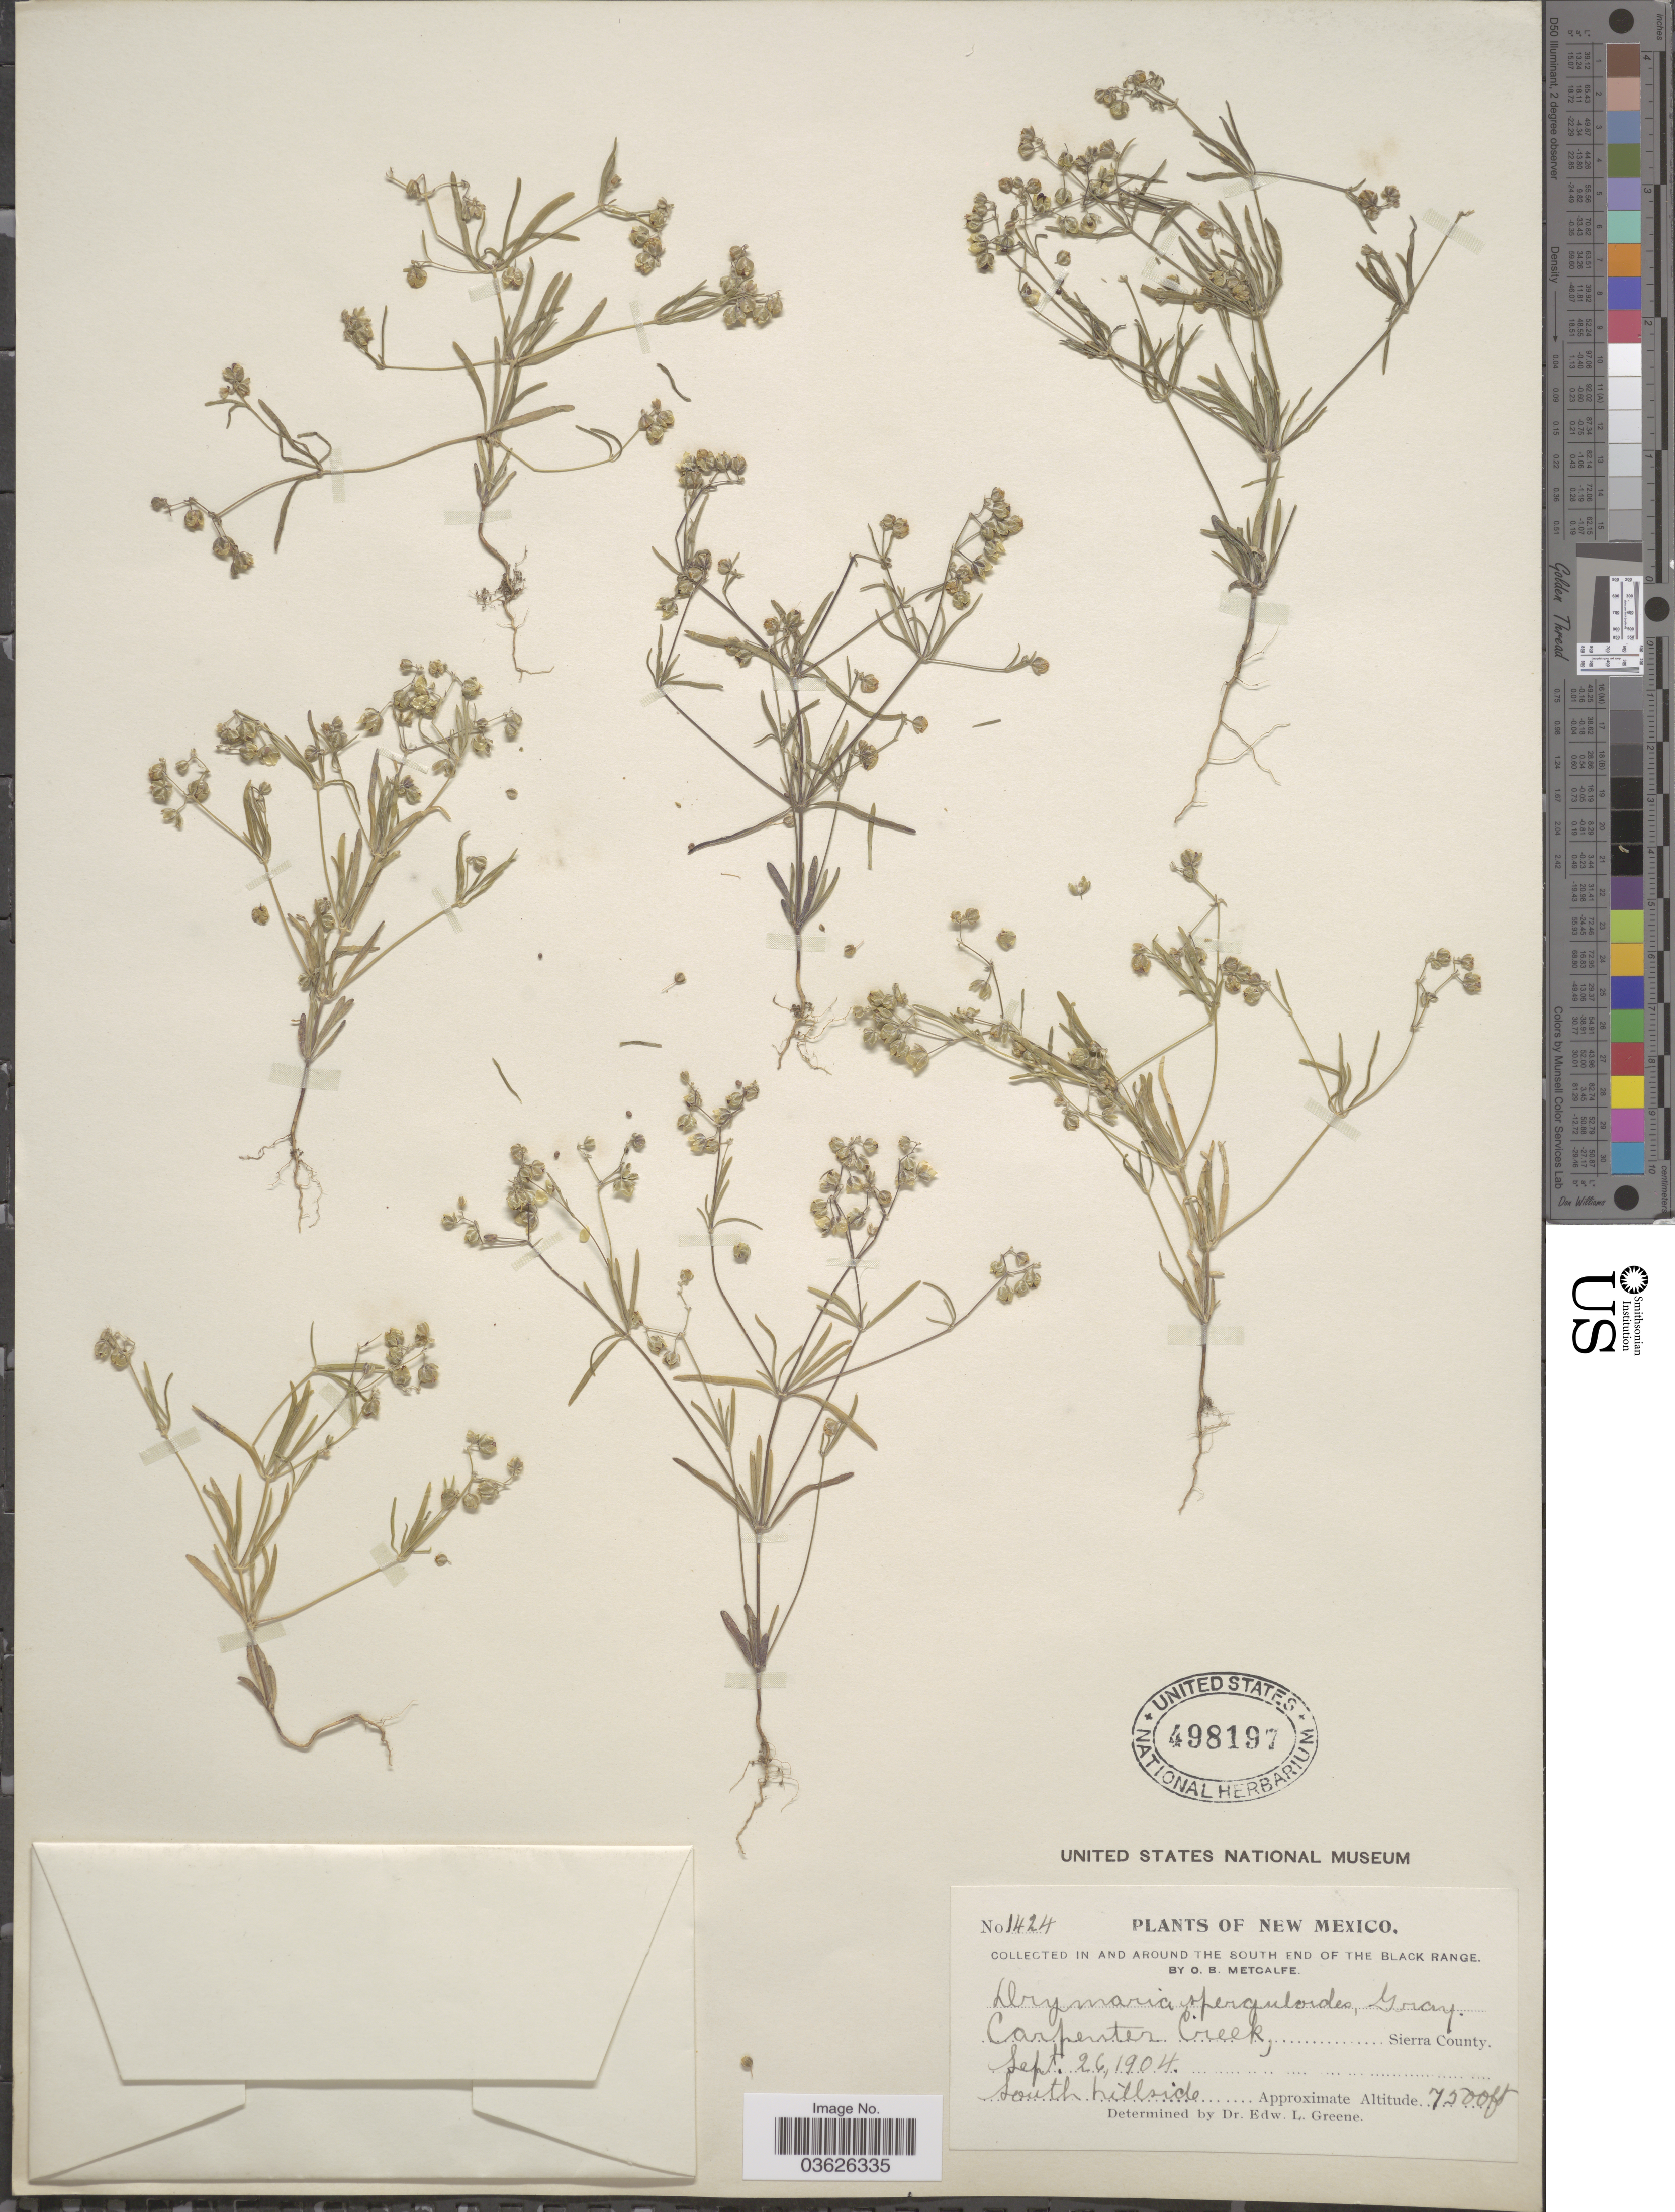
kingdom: Plantae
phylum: Tracheophyta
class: Magnoliopsida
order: Caryophyllales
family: Caryophyllaceae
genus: Drymaria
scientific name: Drymaria sperguloides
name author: A. Gray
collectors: O. B. Metcalfe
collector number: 1424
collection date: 1904-09-26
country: United States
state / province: New Mexico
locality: In and around the south end of the Black Range. Carpenter Creek, Sierra County.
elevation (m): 2286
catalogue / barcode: US 498197